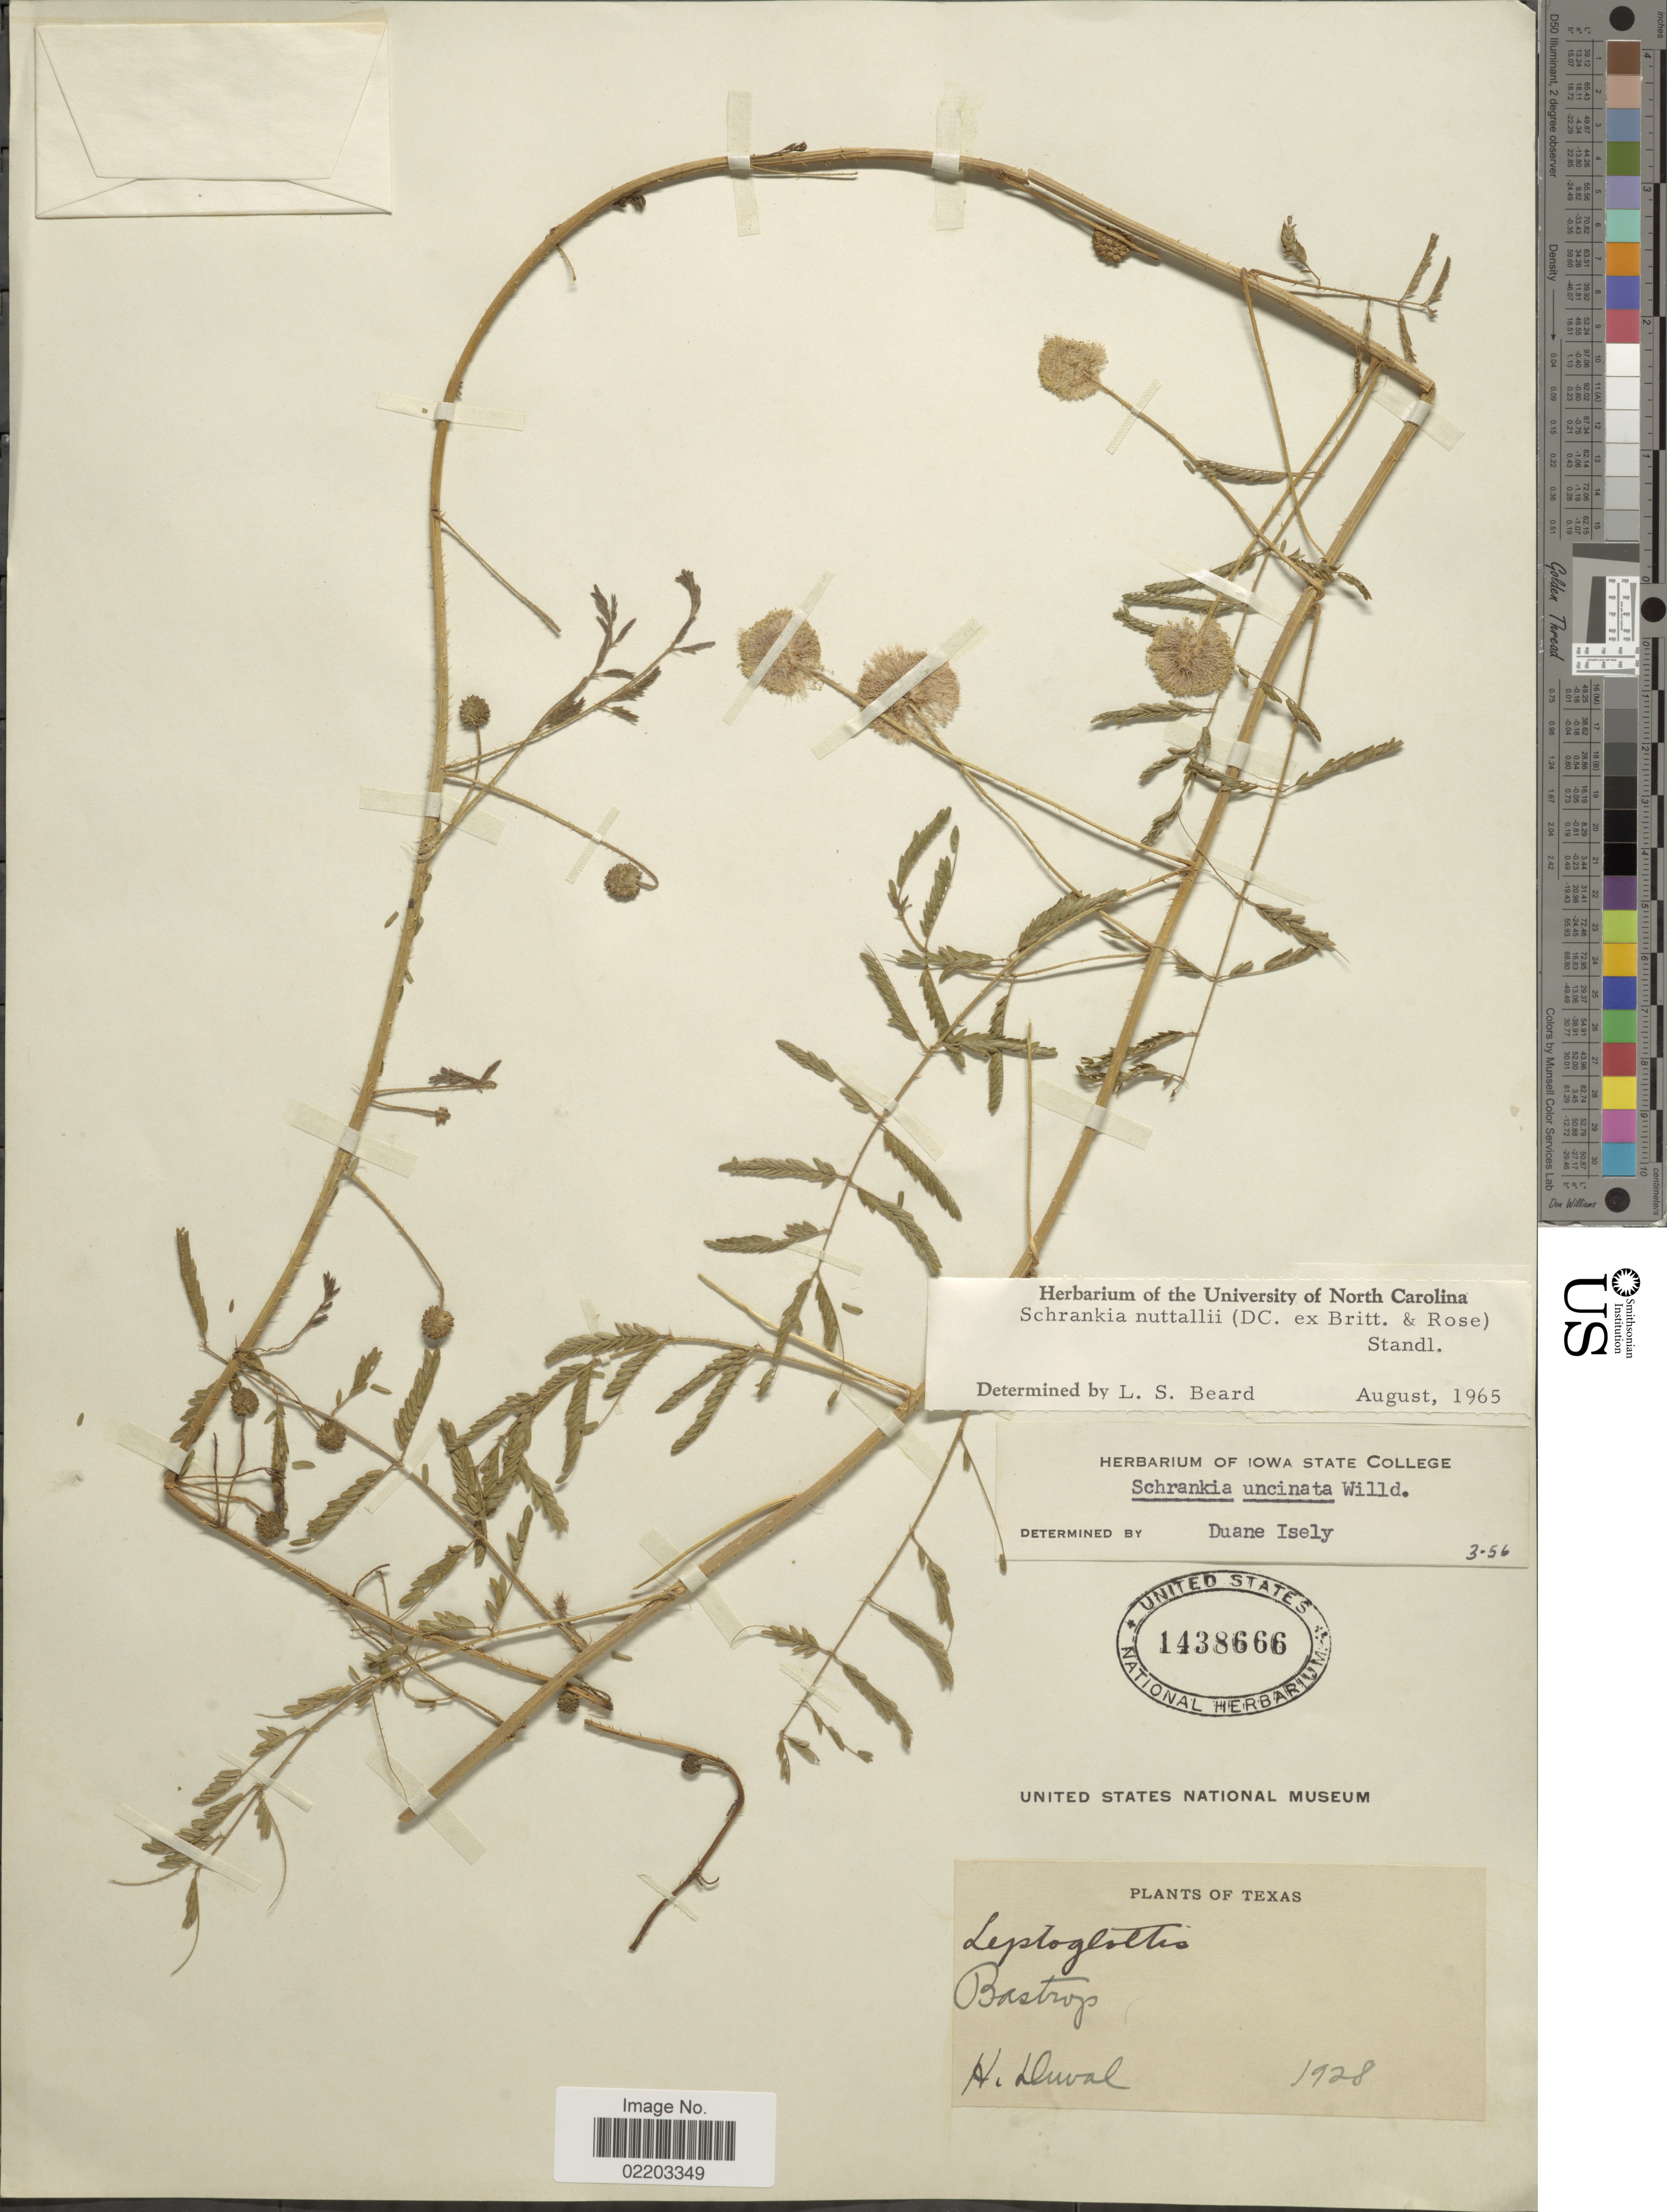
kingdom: Plantae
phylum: Tracheophyta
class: Magnoliopsida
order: Fabales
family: Fabaceae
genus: Mimosa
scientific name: Mimosa nuttallii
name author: (DC.) B.L. Turner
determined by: Strong, M. T., (US), Smithsonian Institution - National Museum of Natural History (UNITED STATES)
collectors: H. Duval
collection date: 1928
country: United States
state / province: Texas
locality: Bastrop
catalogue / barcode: US 1438666